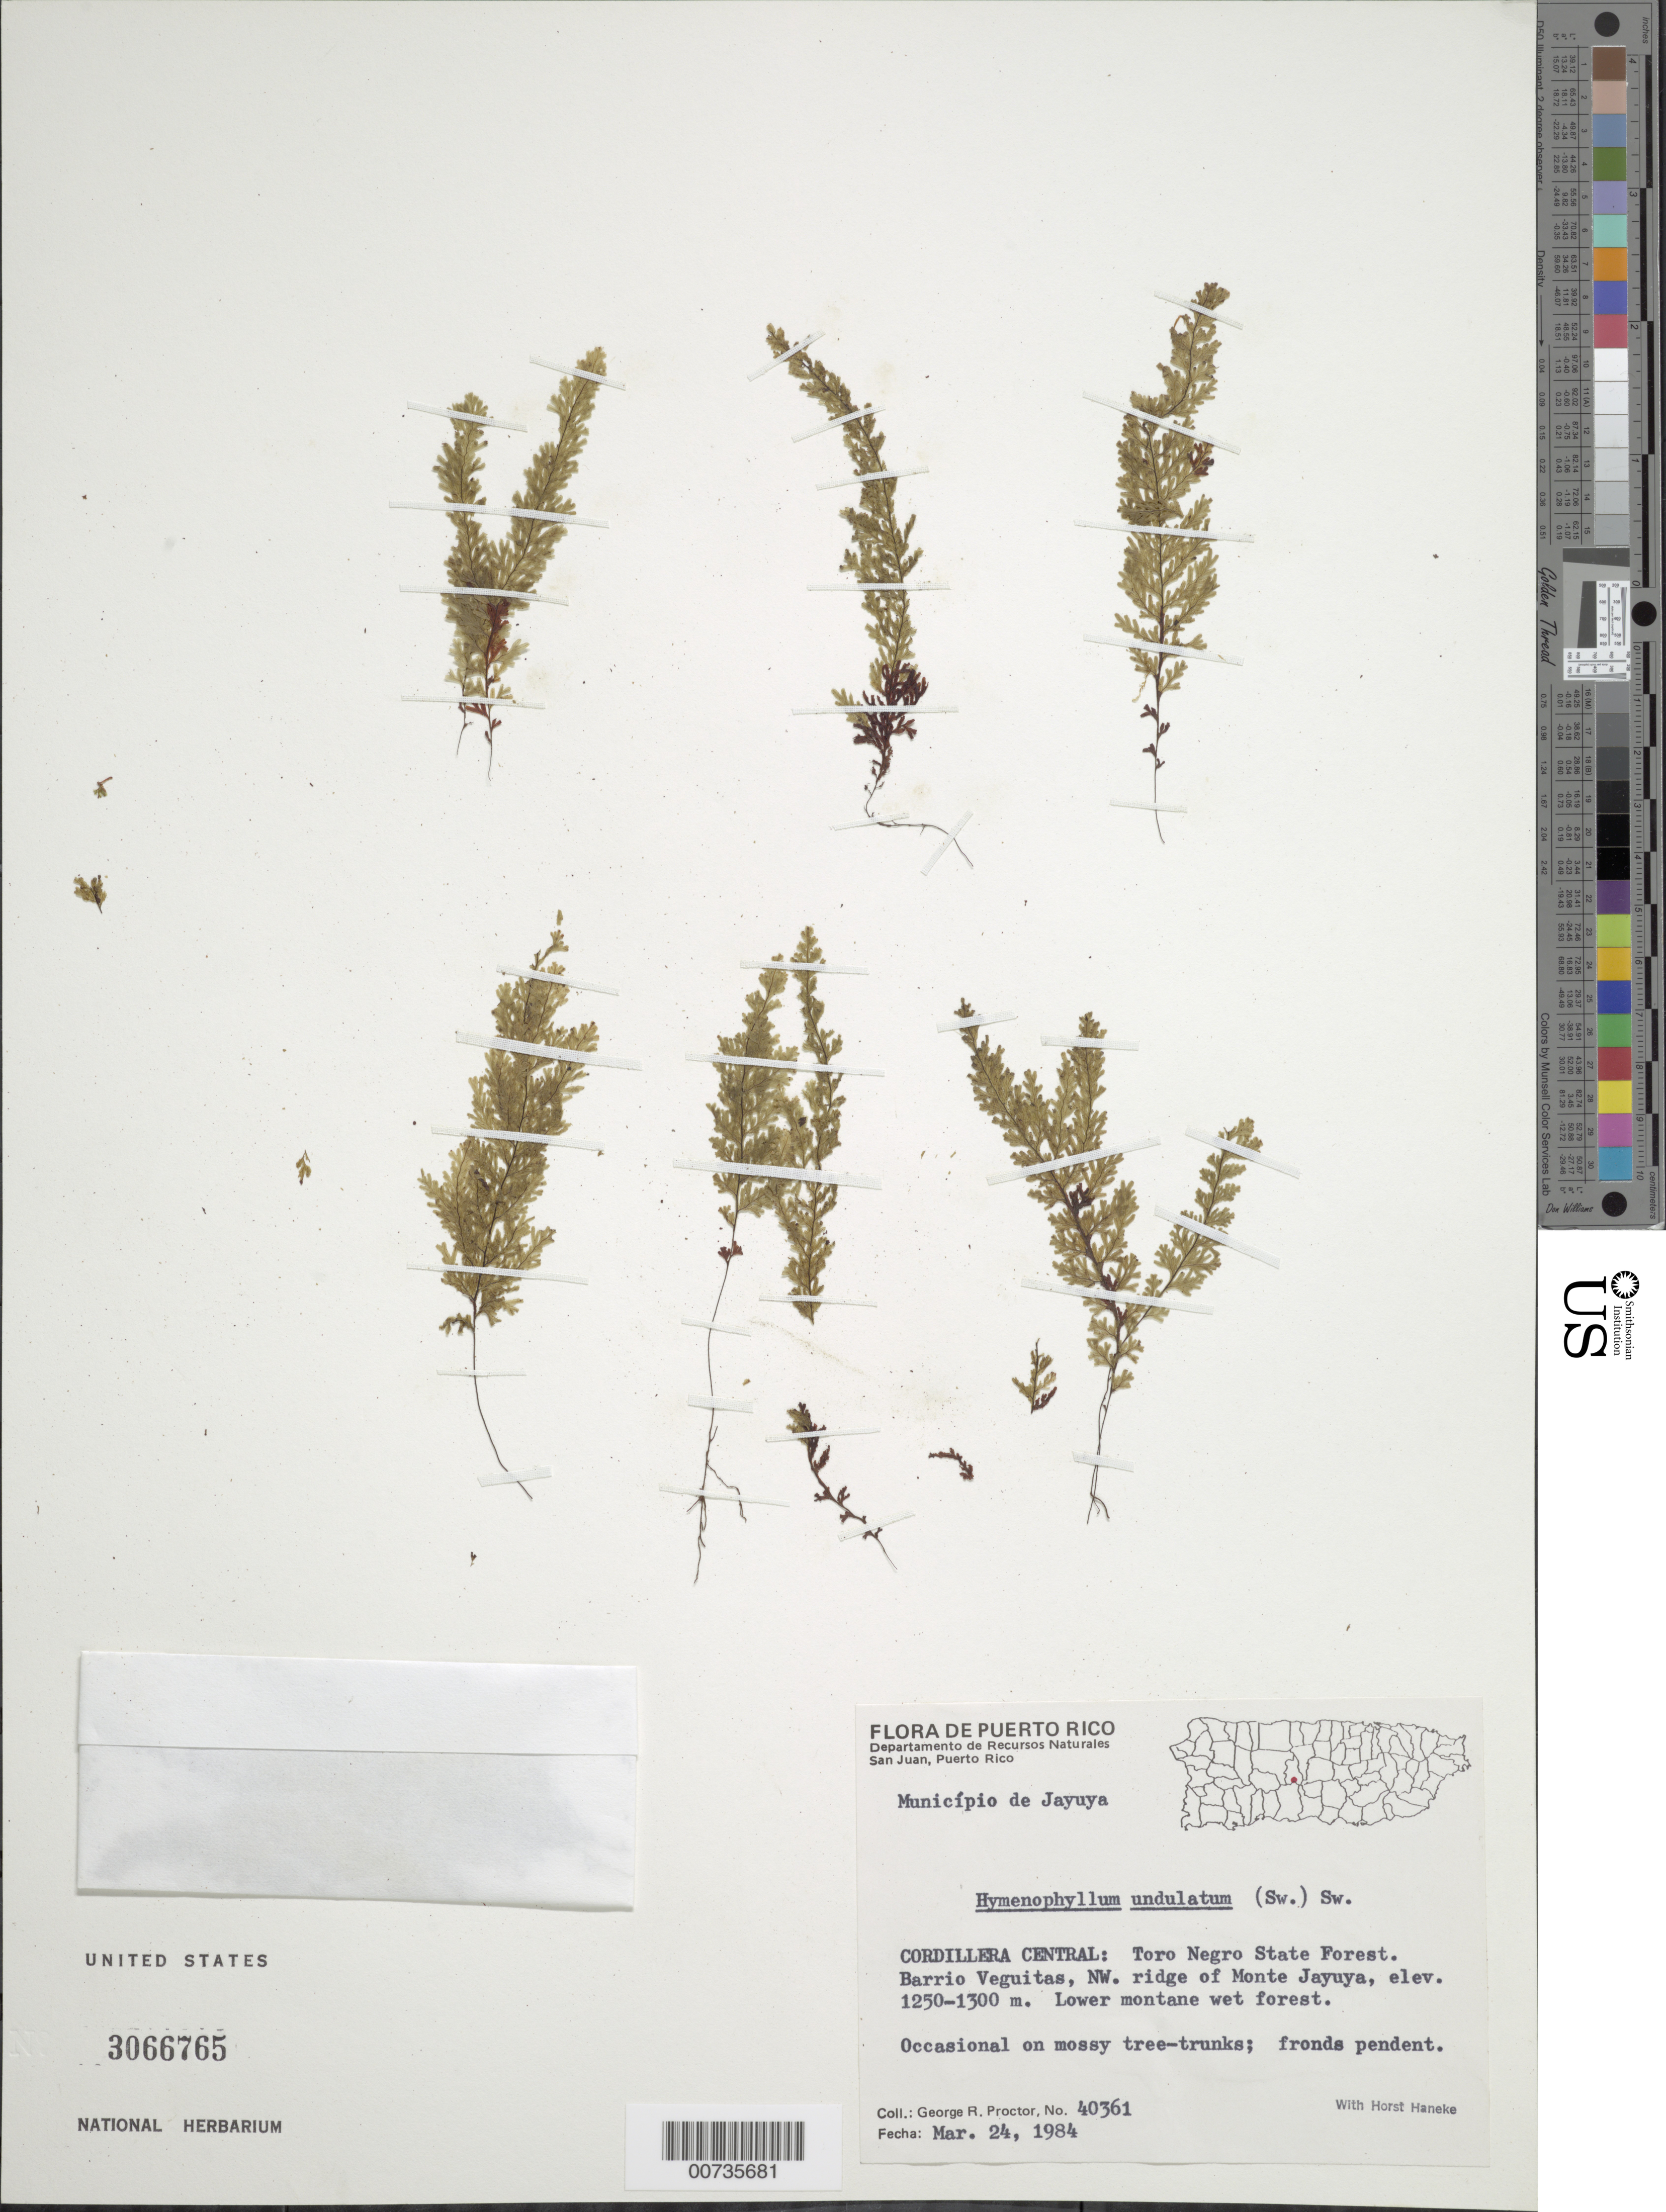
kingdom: Plantae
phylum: Tracheophyta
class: Polypodiopsida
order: Hymenophyllales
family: Hymenophyllaceae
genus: Hymenophyllum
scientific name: Hymenophyllum undulatum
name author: (Sw.) Sw.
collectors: G. R. Proctor & H. Haneke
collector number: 40361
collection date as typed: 24 Mar 1984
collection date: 1984-03-24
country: Puerto Rico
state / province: Jayuya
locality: Mun. Jayuya, Cordillera Central: Toro Negro State Forest, Barrio Veguitas, NW ridge of Monte Jayuya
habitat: Lower montane wet forest; on mossy tree-trunks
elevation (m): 1250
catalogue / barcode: US 3066765